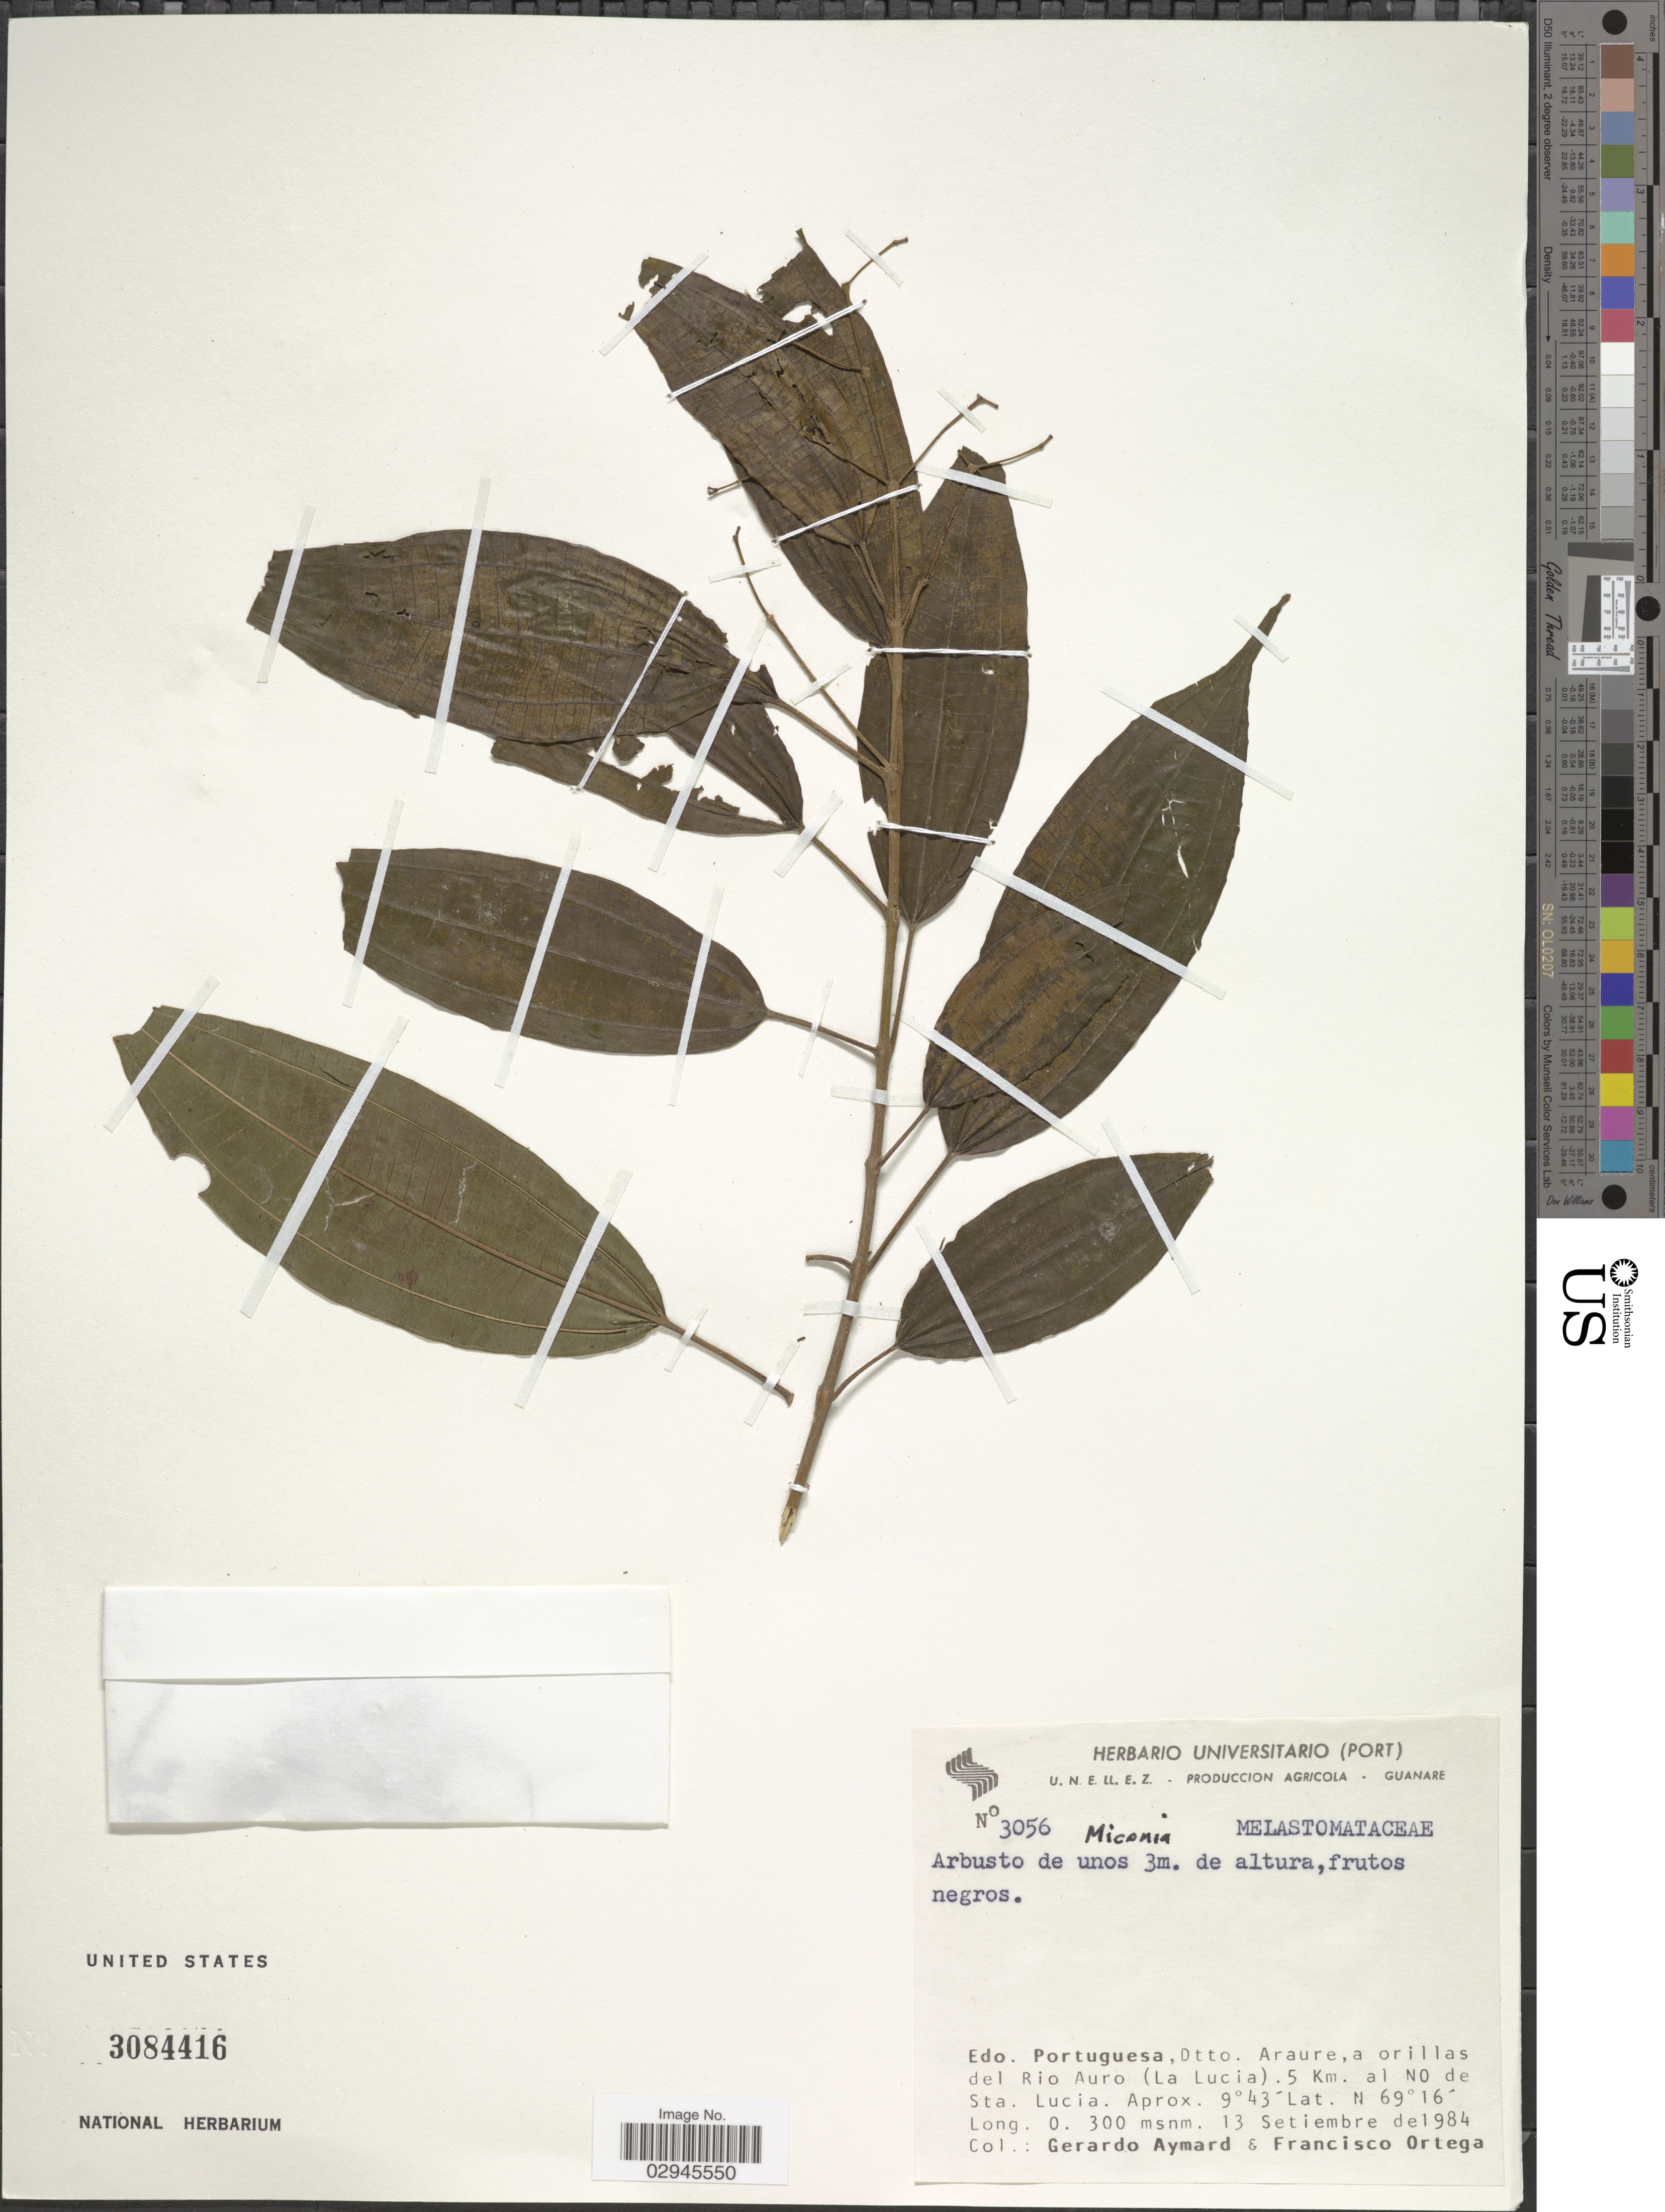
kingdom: Plantae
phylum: Tracheophyta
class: Magnoliopsida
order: Myrtales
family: Melastomataceae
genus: Miconia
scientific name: Miconia sp.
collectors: G. A. Aymard & F. J. Ortega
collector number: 3056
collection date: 1984-09-13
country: Venezuela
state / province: Portuguesa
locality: Dtto. Araure, a orillas del Rio Auro (La Lucia). 5 Km. al NO de Sta. Lucia.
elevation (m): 300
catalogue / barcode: US 3084416